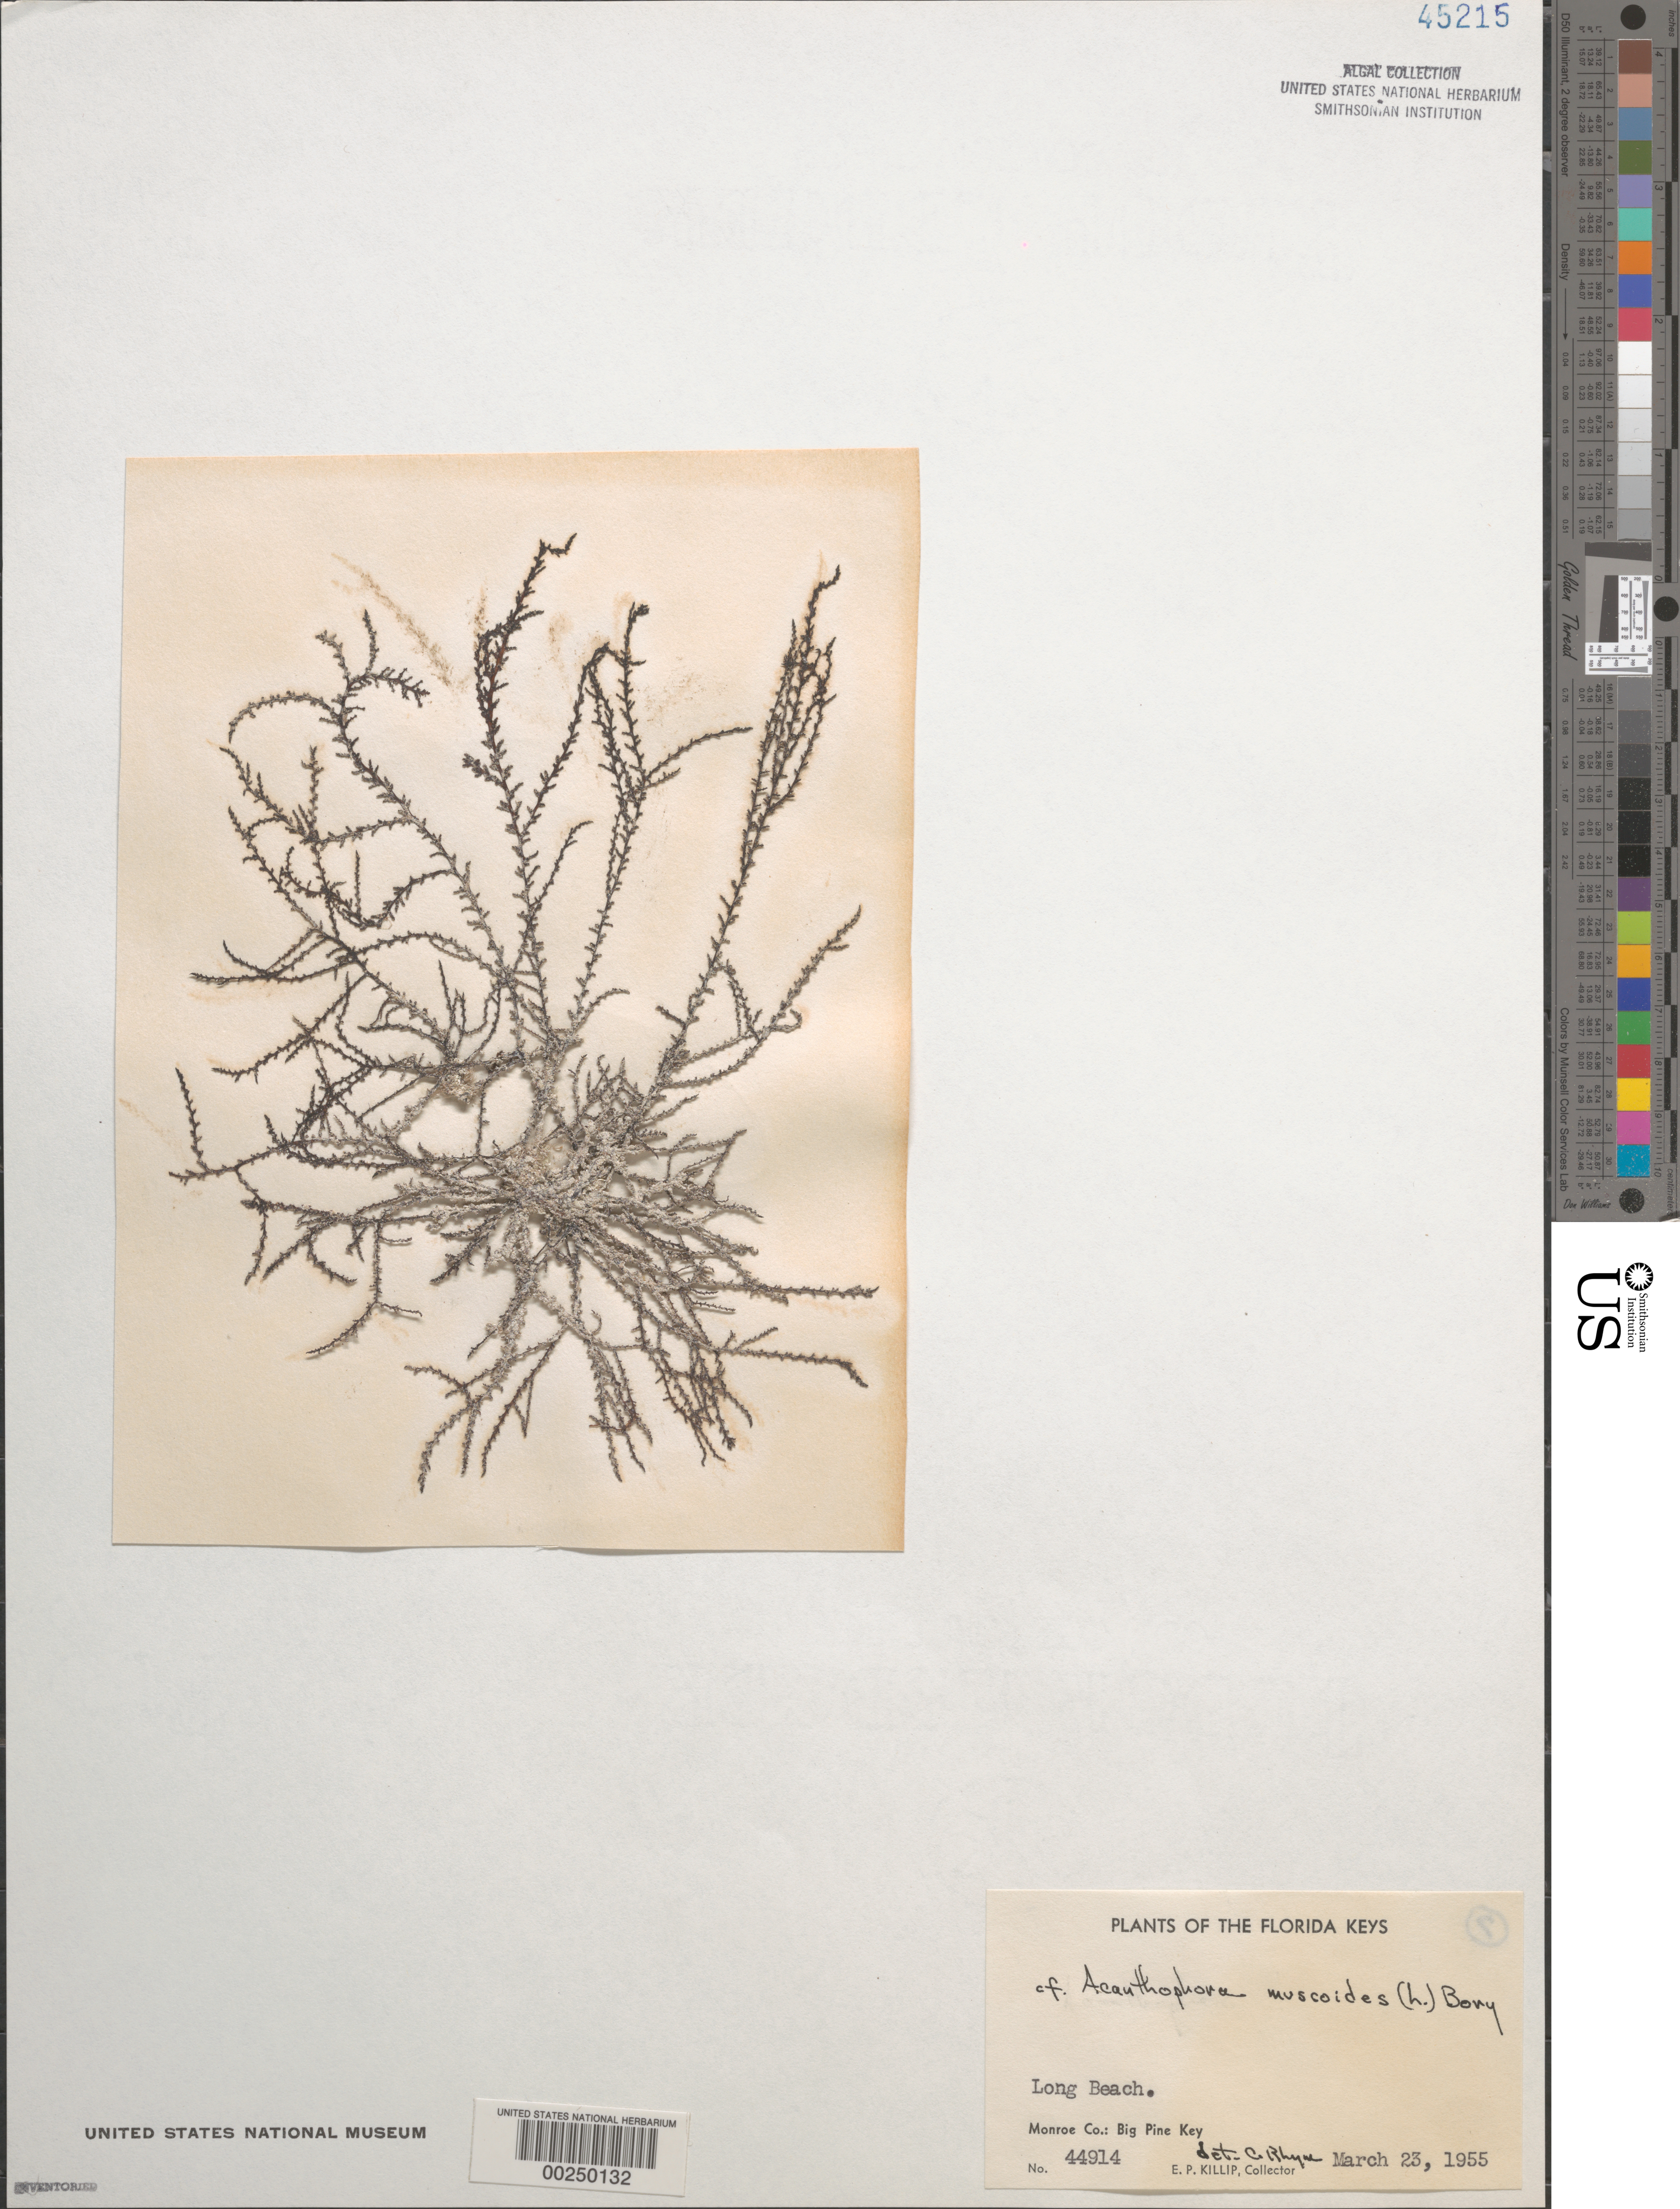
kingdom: Plantae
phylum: Rhodophyta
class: Florideophyceae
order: Ceramiales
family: Rhodomelaceae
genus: Acanthophora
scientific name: Acanthophora muscoides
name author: (C. Agardh) Bory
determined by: Rhyne, C. F.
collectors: E. P. Killip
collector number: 44914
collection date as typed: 23 Mar 1955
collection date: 1955-03-23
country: United States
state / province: Florida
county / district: Monroe County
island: Big Pine Key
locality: Long Beach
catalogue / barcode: US 45215